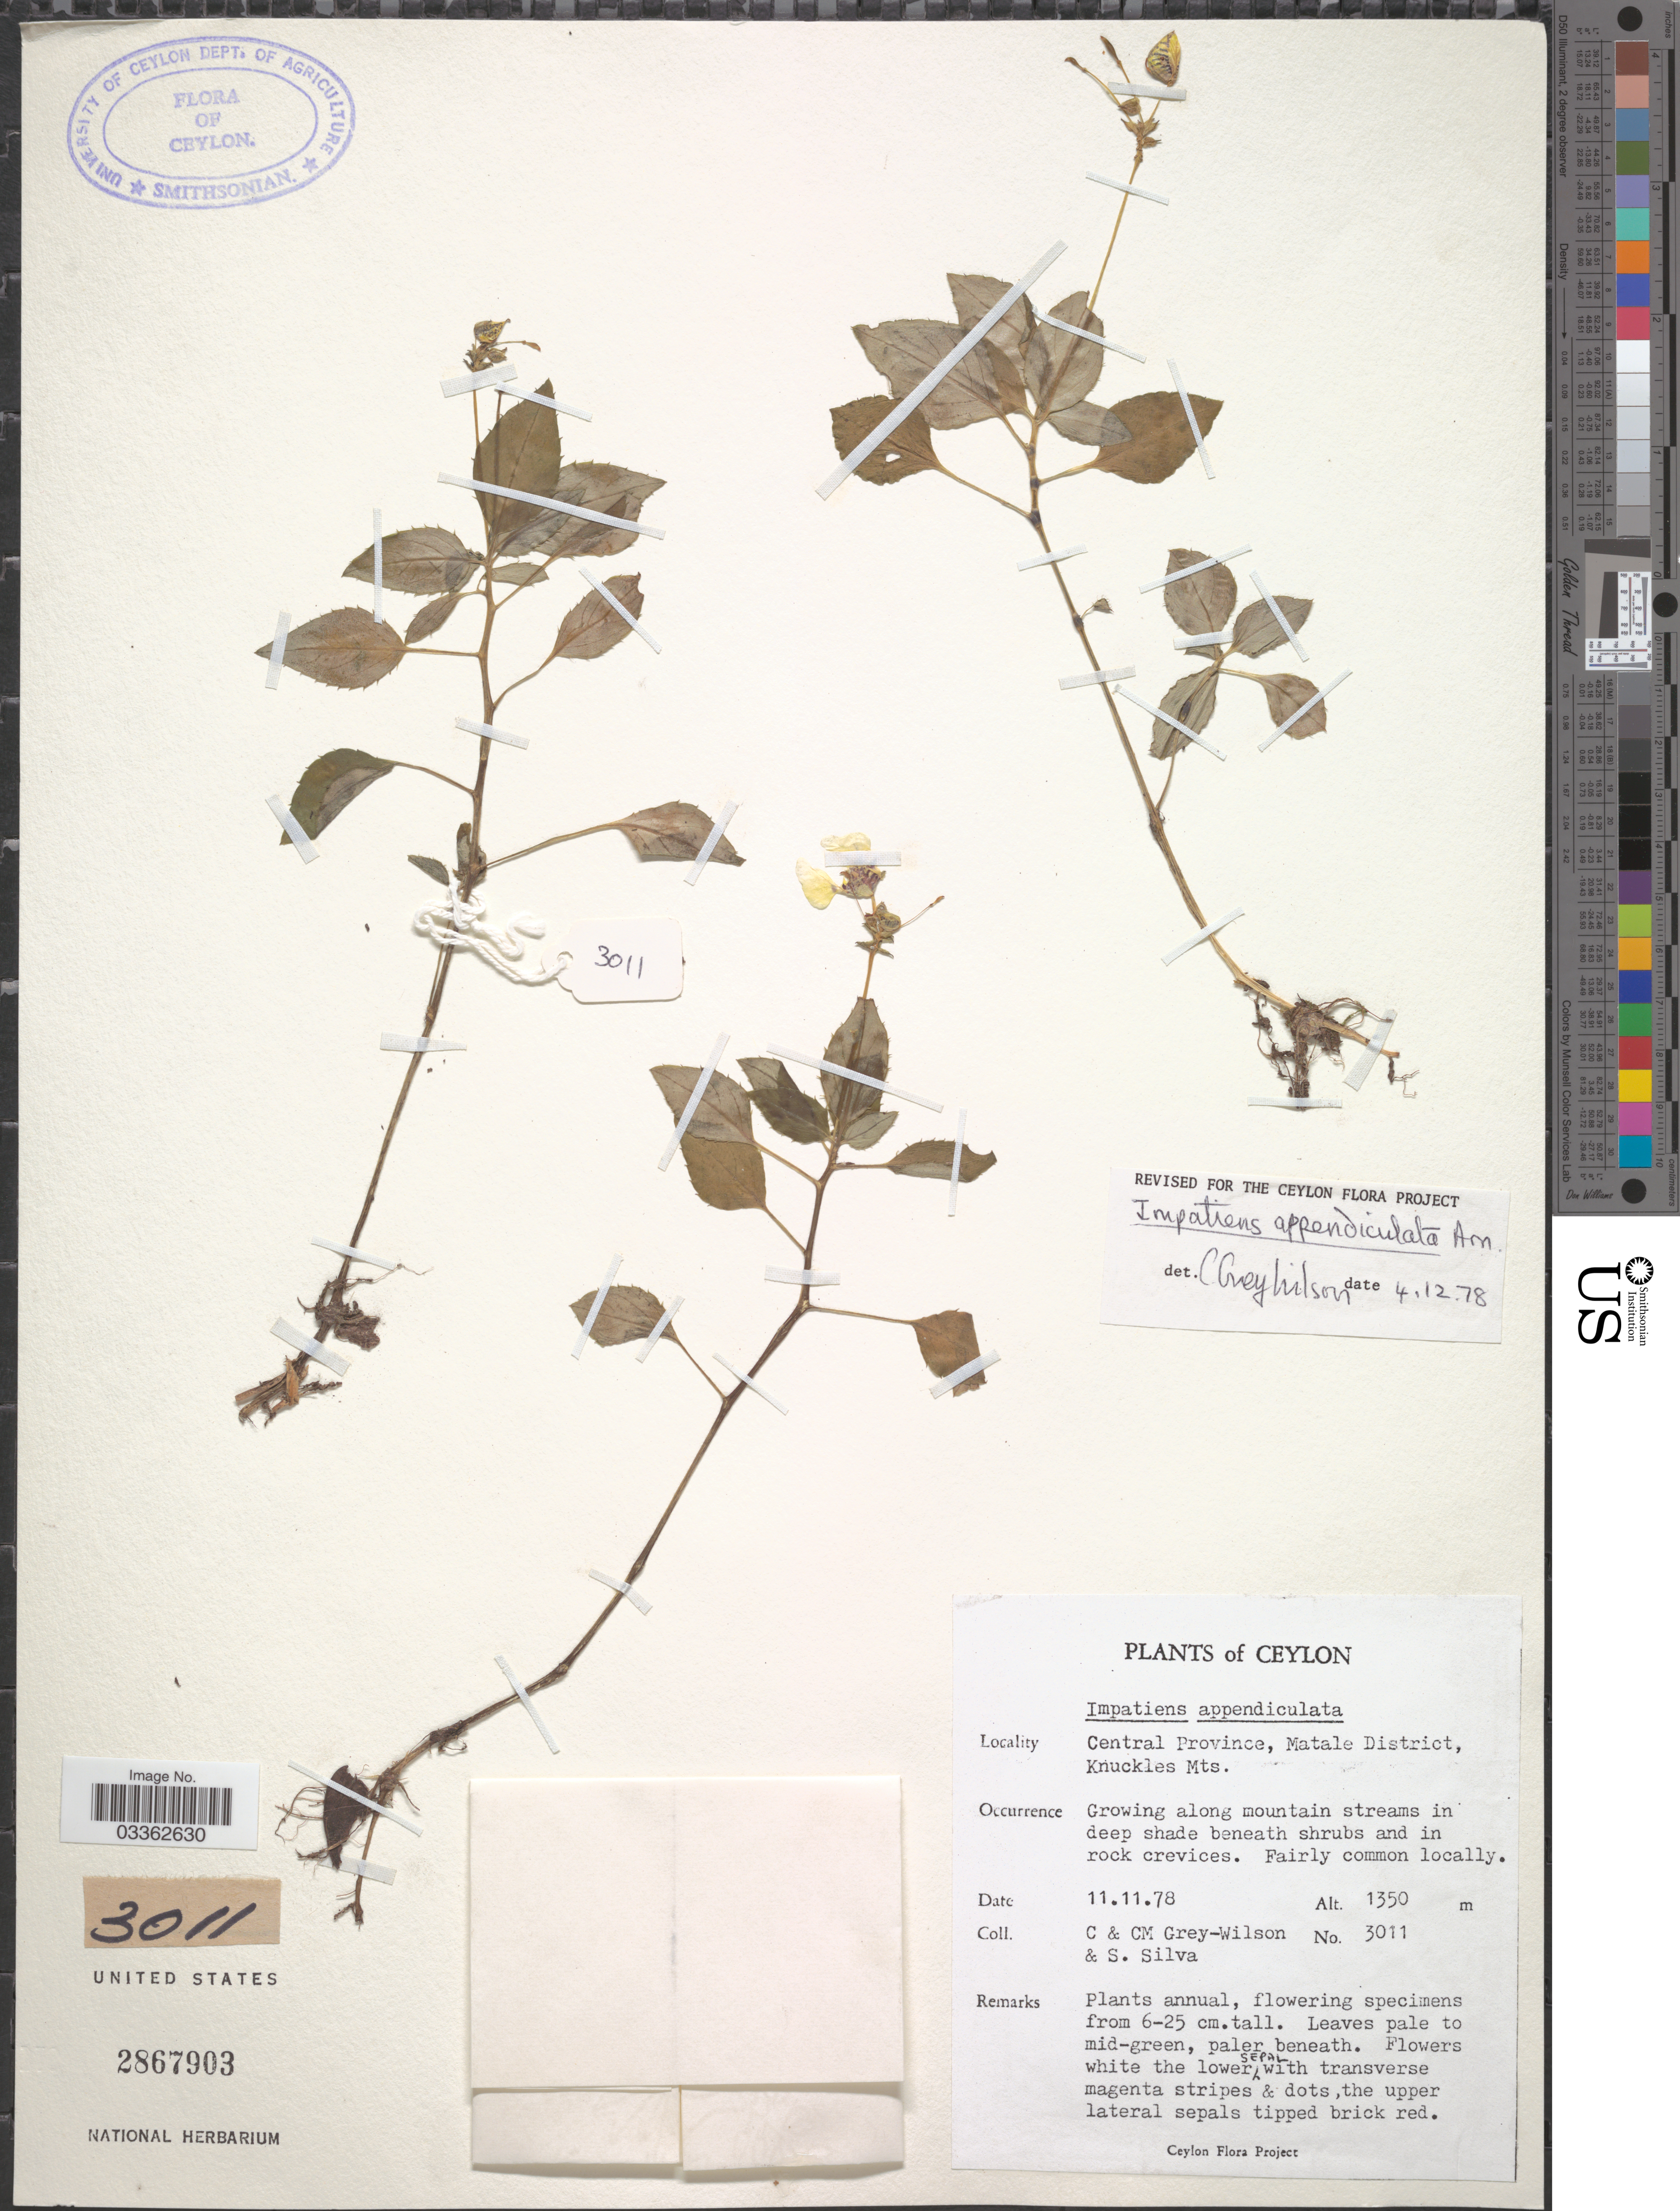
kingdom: Plantae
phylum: Tracheophyta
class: Magnoliopsida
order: Ericales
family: Balsaminaceae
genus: Impatiens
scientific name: Impatiens appendiculata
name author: Arn.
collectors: C. Grey-Wilson, C. Grey-Wilson & S. Silva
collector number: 3011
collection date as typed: Transcribed d/m/y: 11/11/78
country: Sri Lanka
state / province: Central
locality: Ceylon. Matale District, Knuckles Mts.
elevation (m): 1350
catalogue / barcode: US 2867903